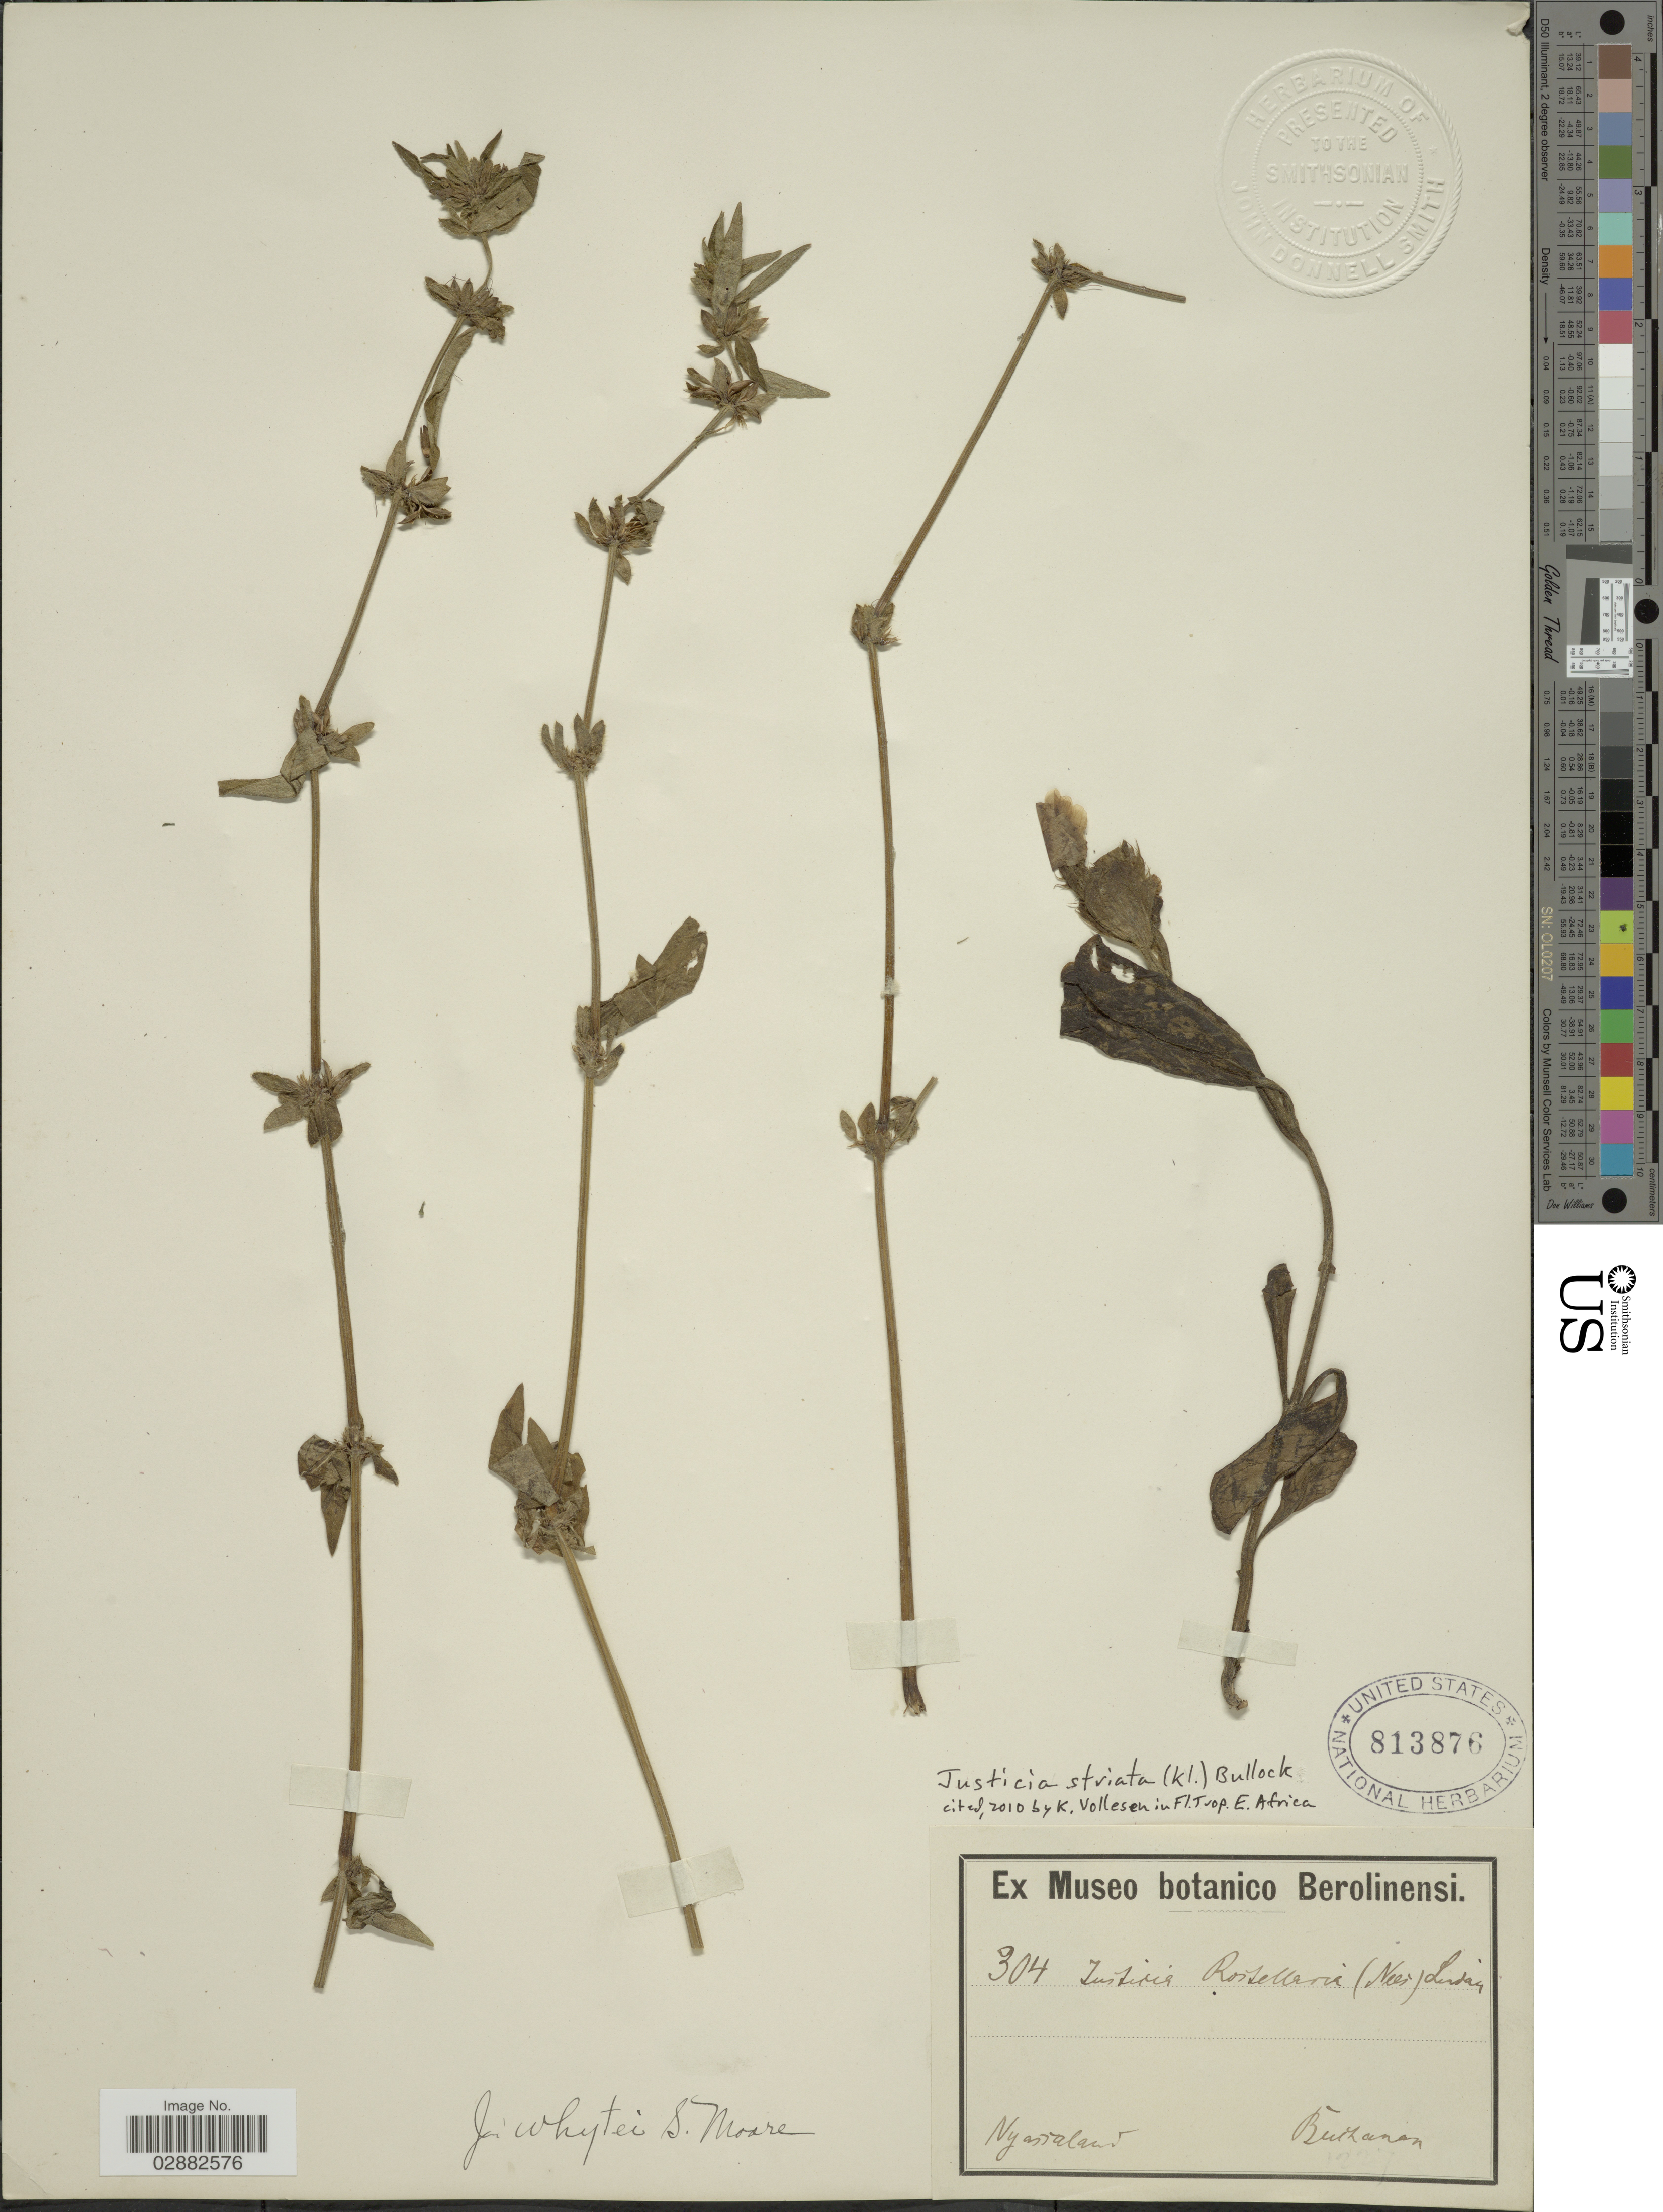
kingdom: Plantae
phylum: Tracheophyta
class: Magnoliopsida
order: Lamiales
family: Acanthaceae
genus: Justicia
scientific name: Justicia striata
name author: D.N. Gibson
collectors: -. Buchanan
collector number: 304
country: Malawi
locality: Nyassaland.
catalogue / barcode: US 813876